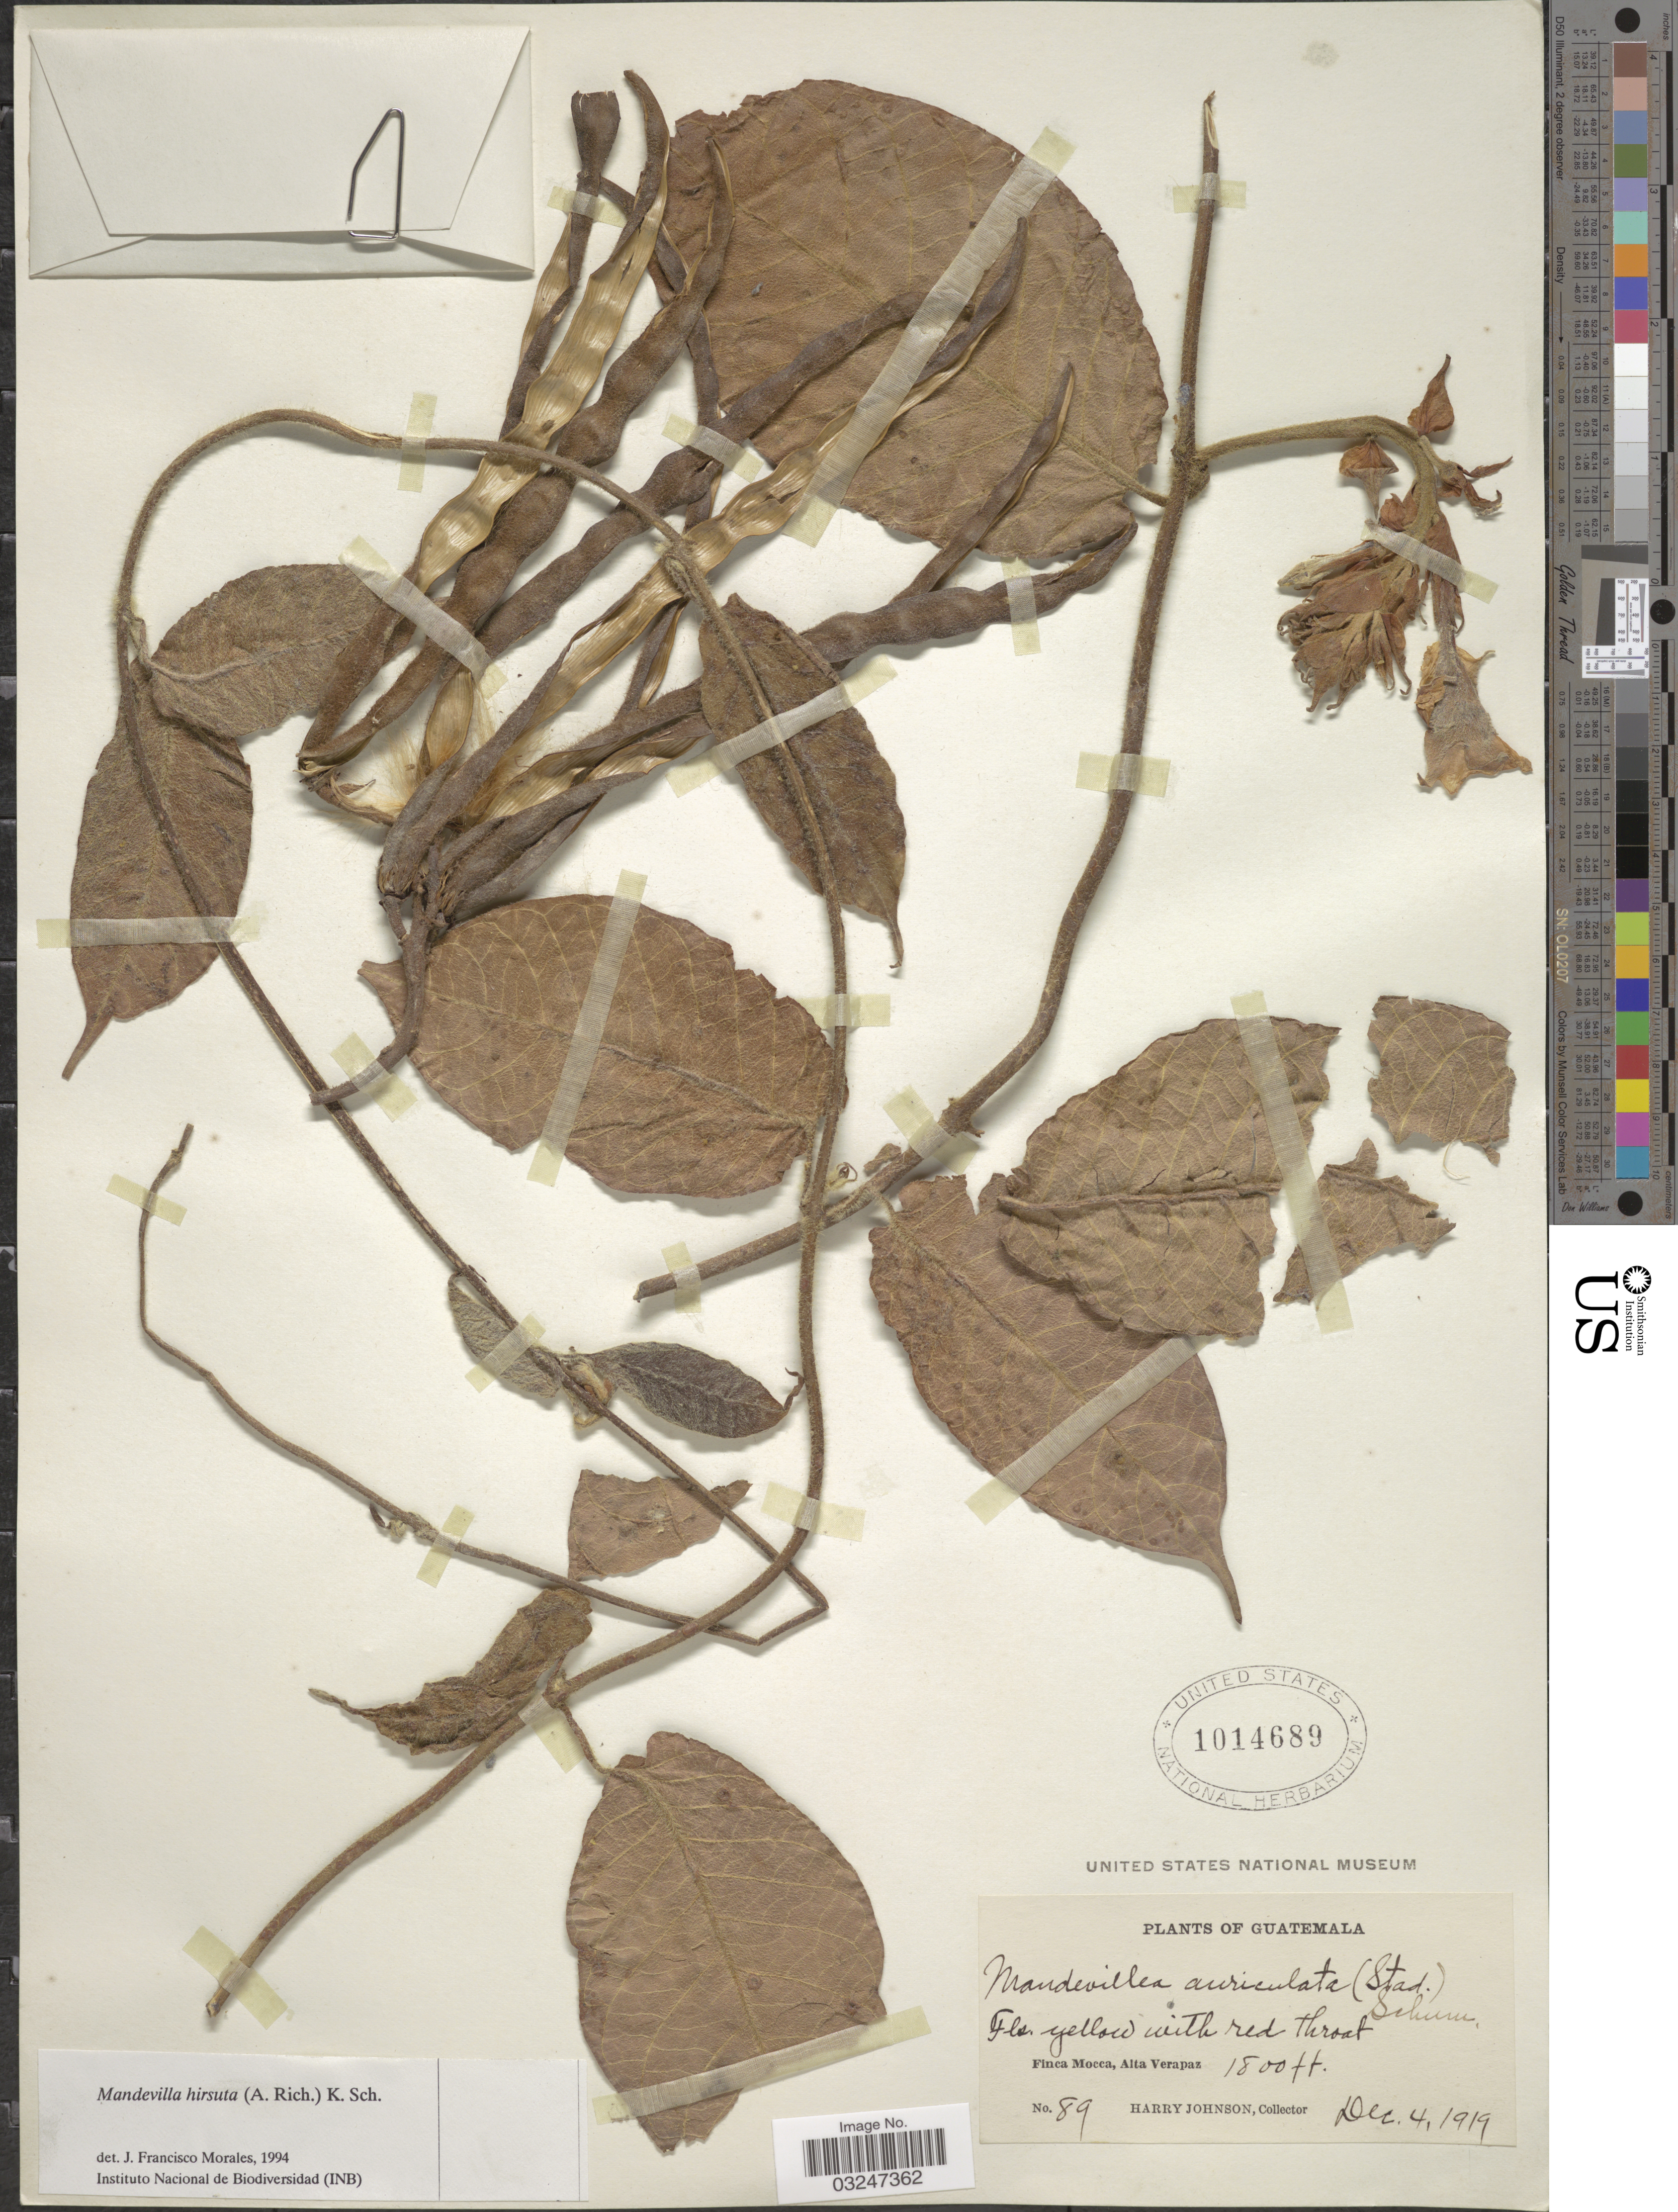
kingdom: Plantae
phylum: Tracheophyta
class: Magnoliopsida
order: Gentianales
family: Apocynaceae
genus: Mandevilla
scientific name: Mandevilla hirsuta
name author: (Rich.) K. Schum.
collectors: H. Johnson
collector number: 89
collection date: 1919-12-04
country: Guatemala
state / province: Alta Verapaz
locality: Finca Mocca.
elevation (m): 549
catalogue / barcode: US 1014689